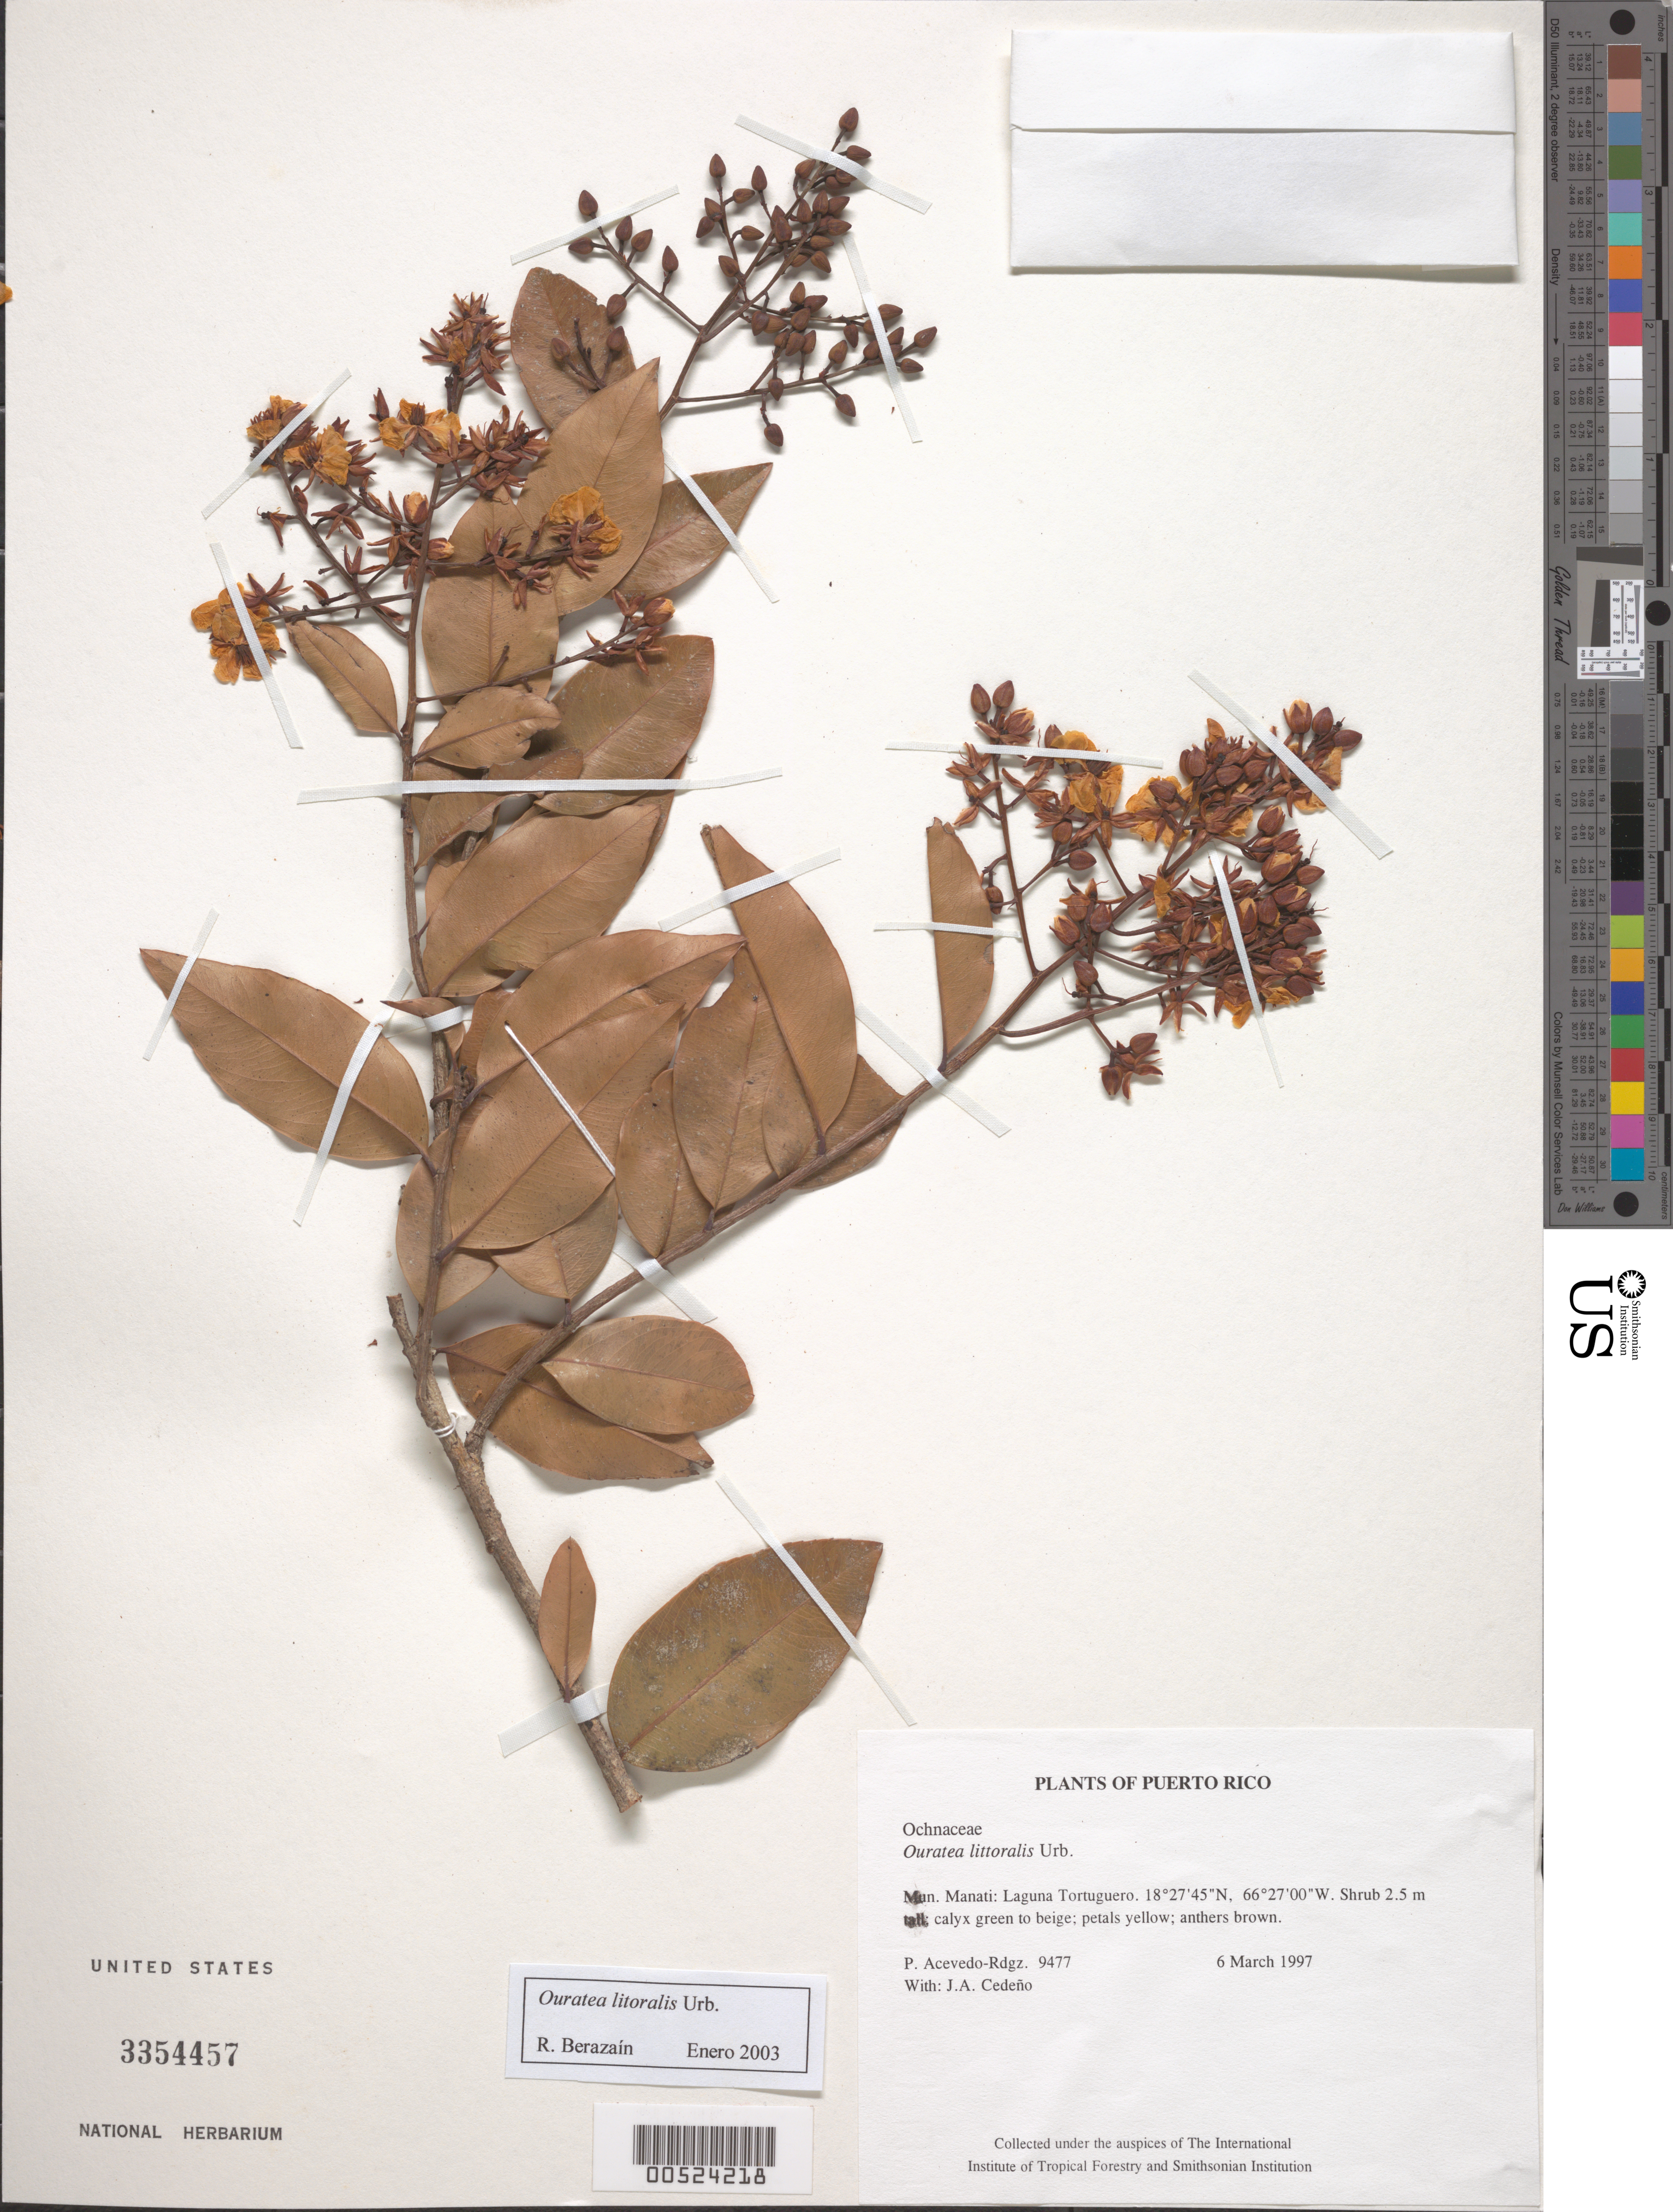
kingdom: Plantae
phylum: Tracheophyta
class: Magnoliopsida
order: Malpighiales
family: Ochnaceae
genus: Ouratea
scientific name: Ouratea littoralis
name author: Urb.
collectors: P. Acevedo-Rodr. & J. A. Cedeño M.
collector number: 9477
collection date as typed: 06 Mar 1997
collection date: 1997-03-06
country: Puerto Rico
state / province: Manatí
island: Puerto Rico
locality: Manatí: Laguna Tortuguero.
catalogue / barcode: US 3354457